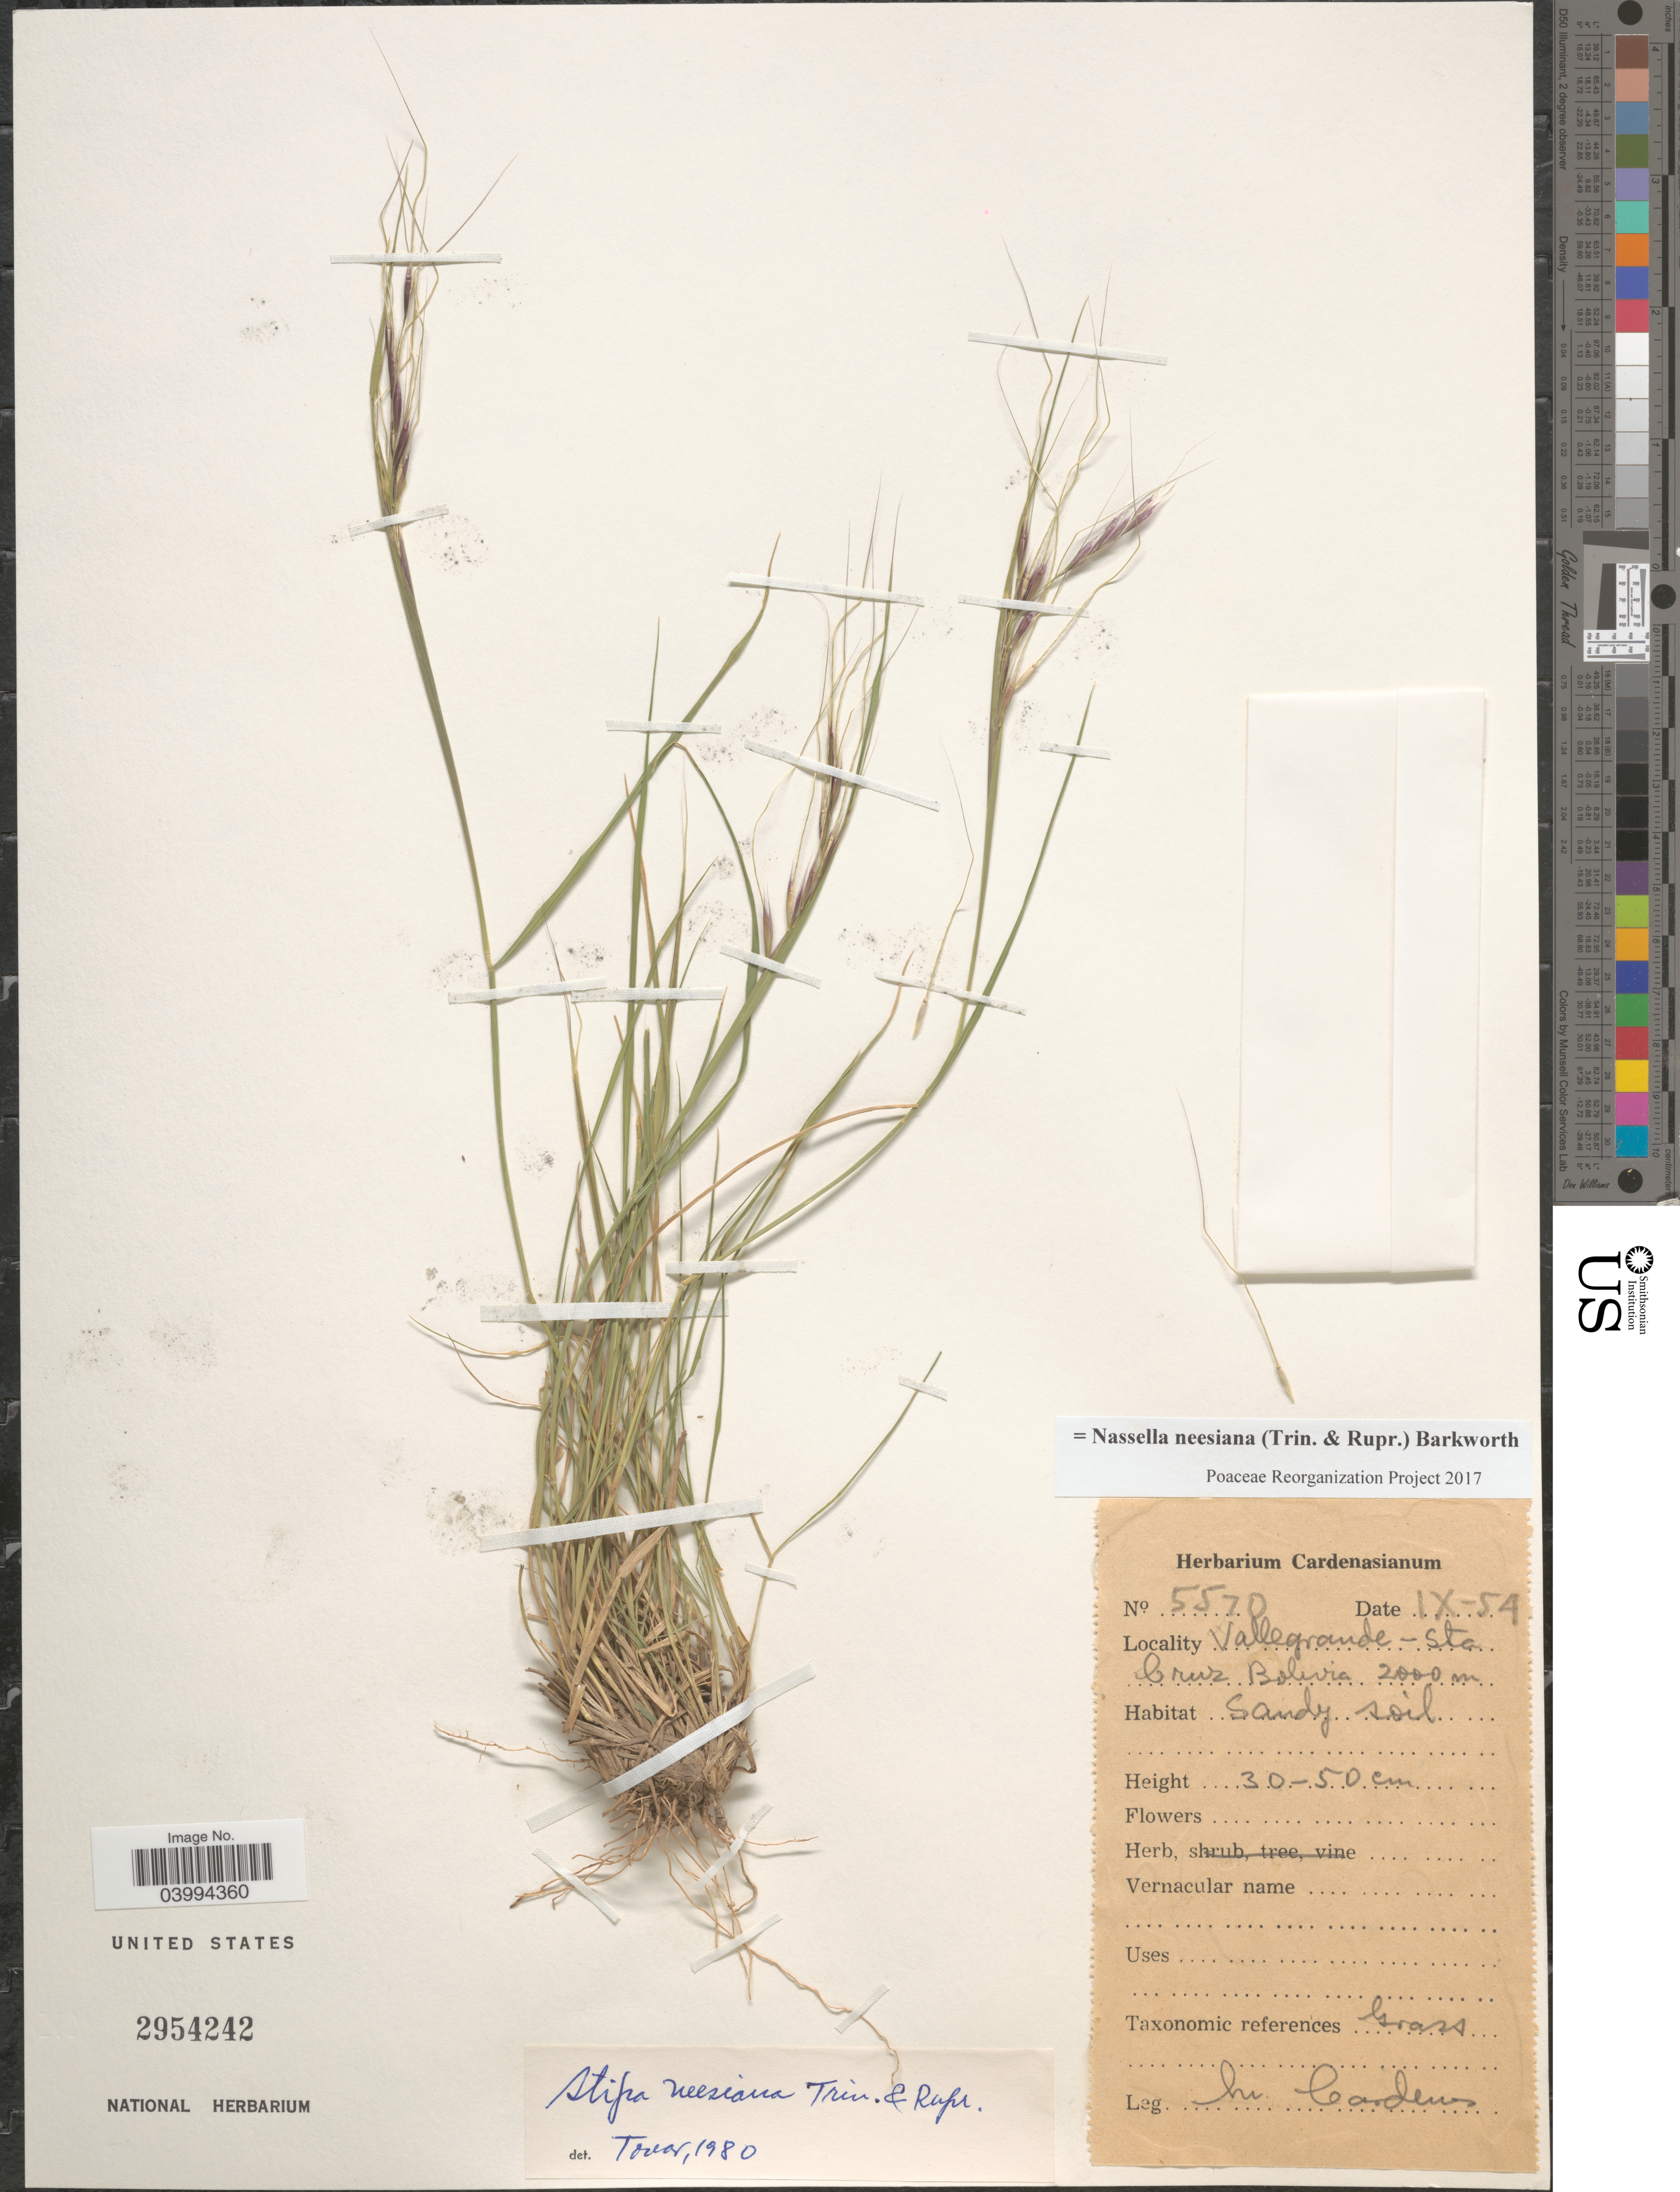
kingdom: Plantae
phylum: Tracheophyta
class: Liliopsida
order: Poales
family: Poaceae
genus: Nassella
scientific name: Nassella neesiana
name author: (Trin. & Rupr.) Barkworth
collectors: M. Cárdenas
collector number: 5570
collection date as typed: Transcribed d/m/y: /9/54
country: Bolivia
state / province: Santa Cruz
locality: Vallegrande.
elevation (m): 2000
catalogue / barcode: US 2954242